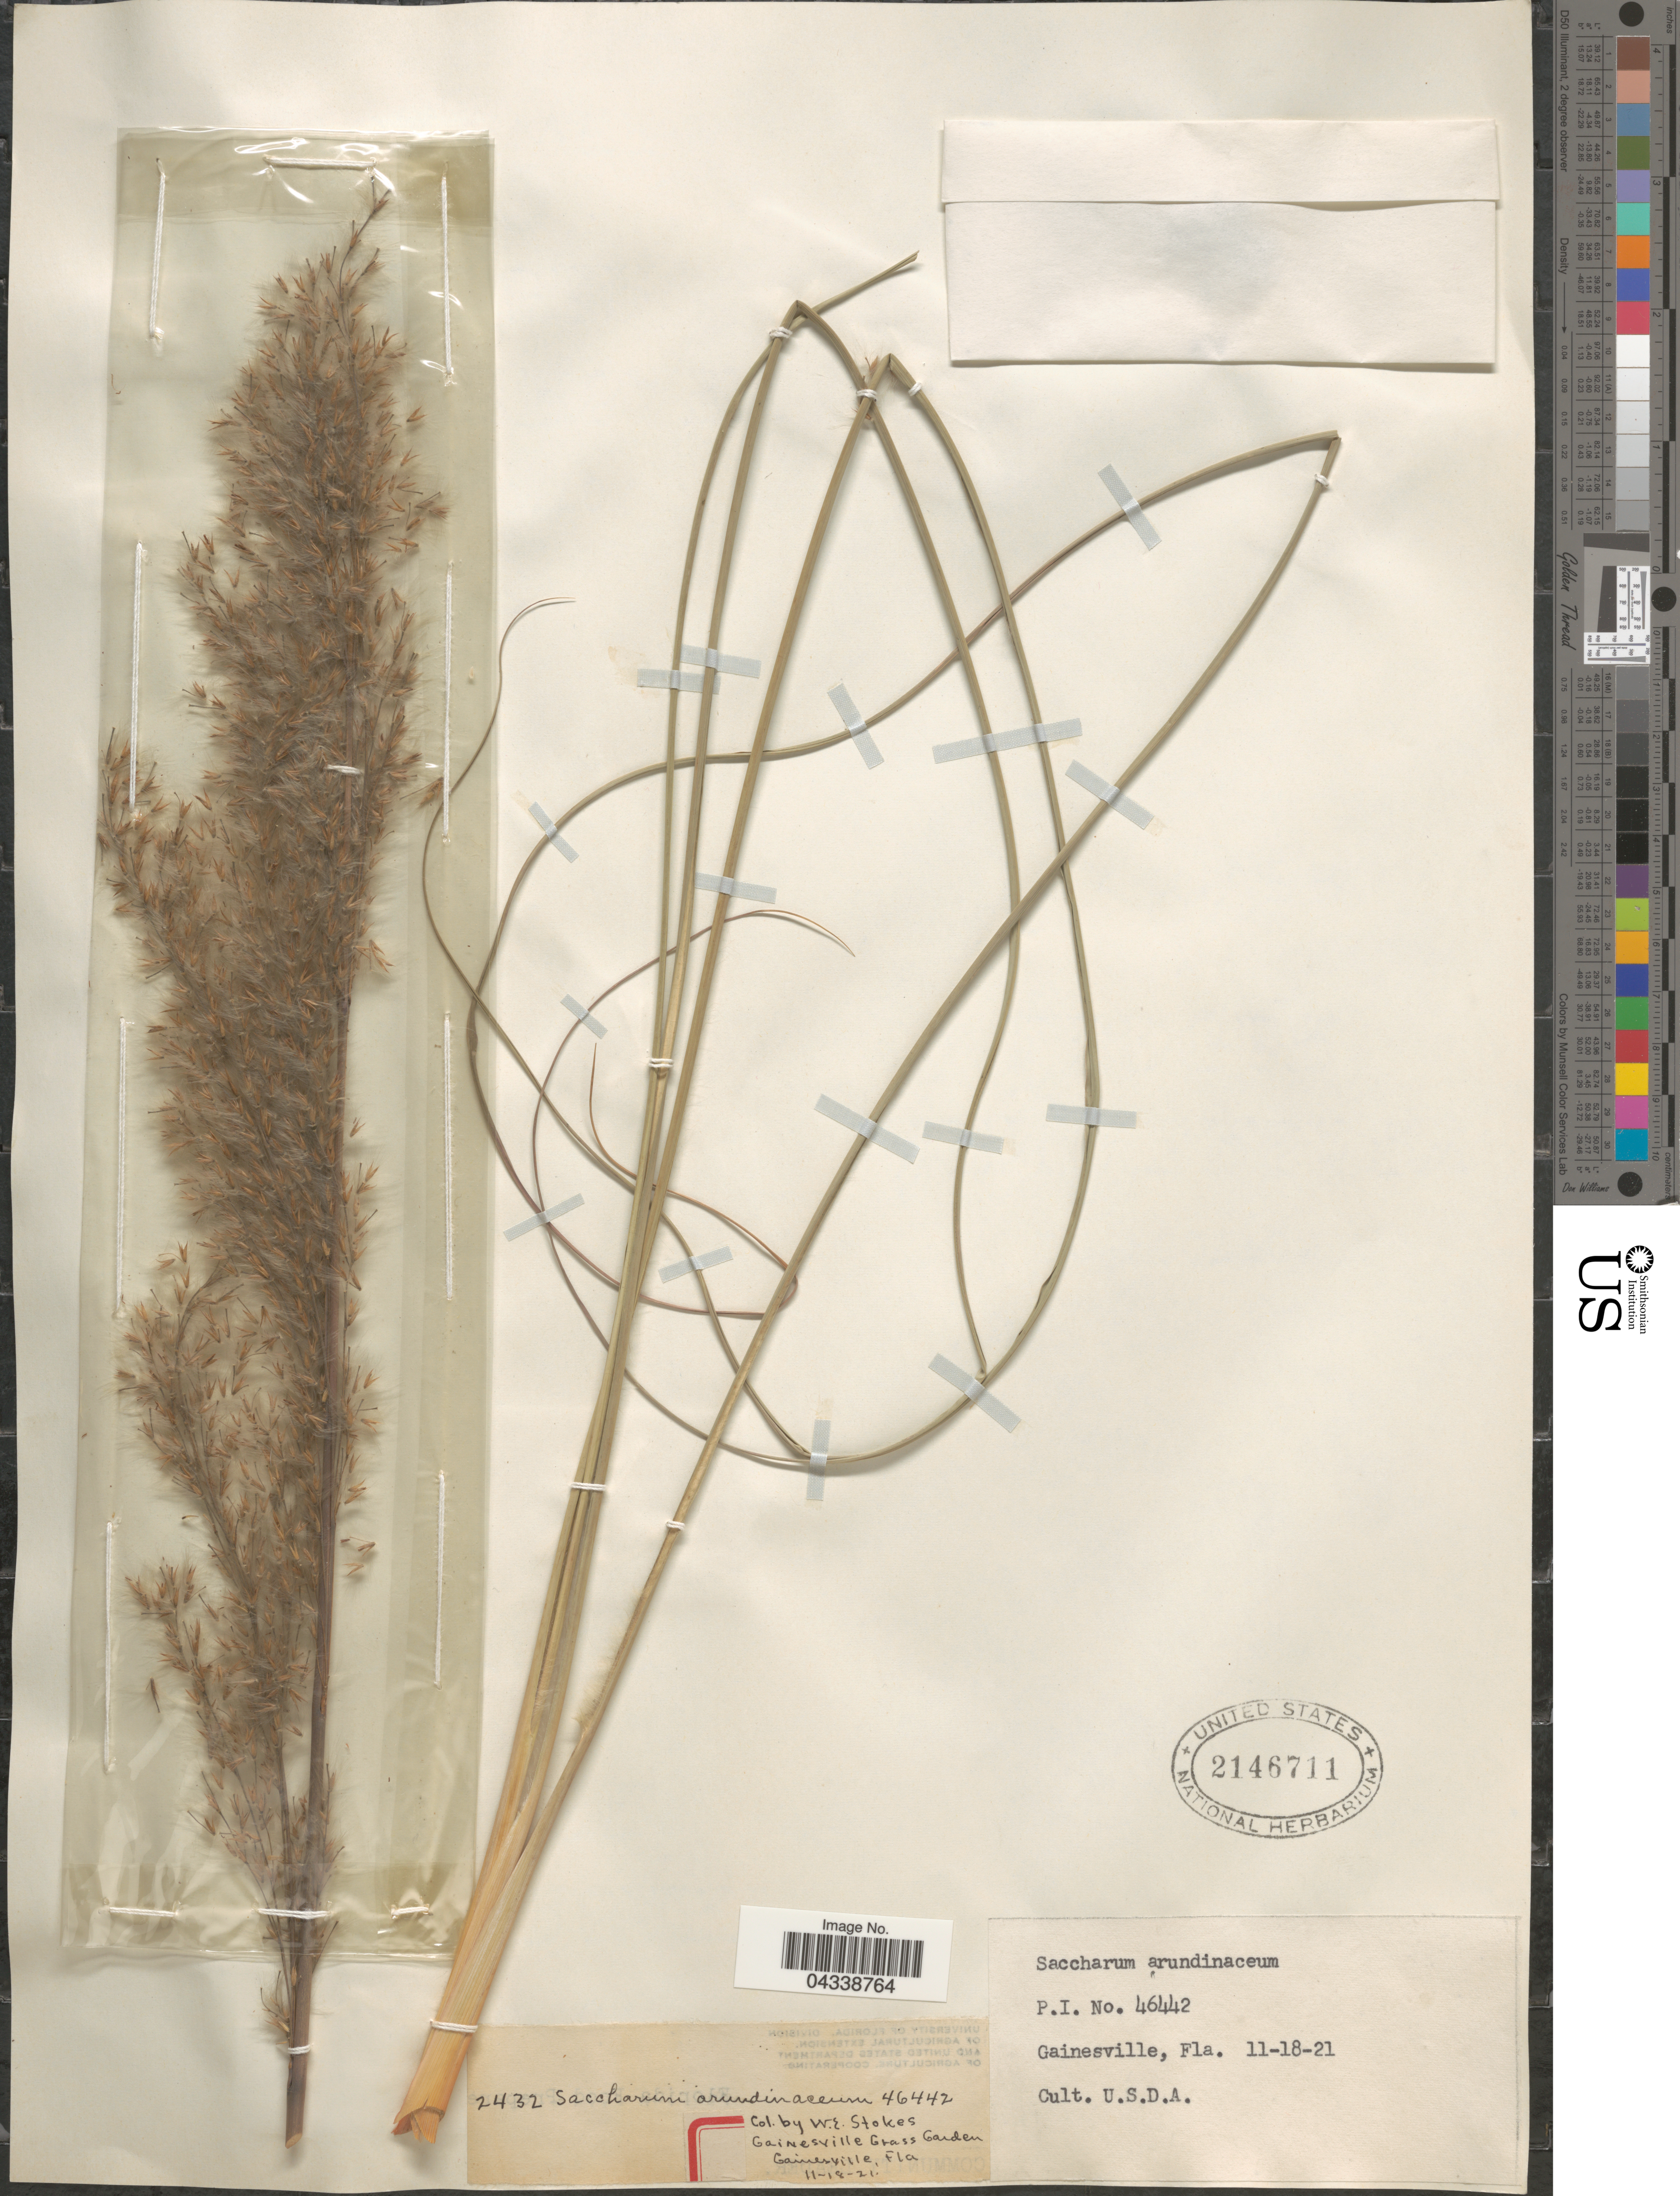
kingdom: Plantae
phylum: Tracheophyta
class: Liliopsida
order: Poales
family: Poaceae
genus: Saccharum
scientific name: Saccharum arundinaceum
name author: Retz.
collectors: W. Stokes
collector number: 46442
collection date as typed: Transcribed d/m/y: 18/11/21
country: United States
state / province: Florida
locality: U.S.D.A.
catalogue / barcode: US 2146711